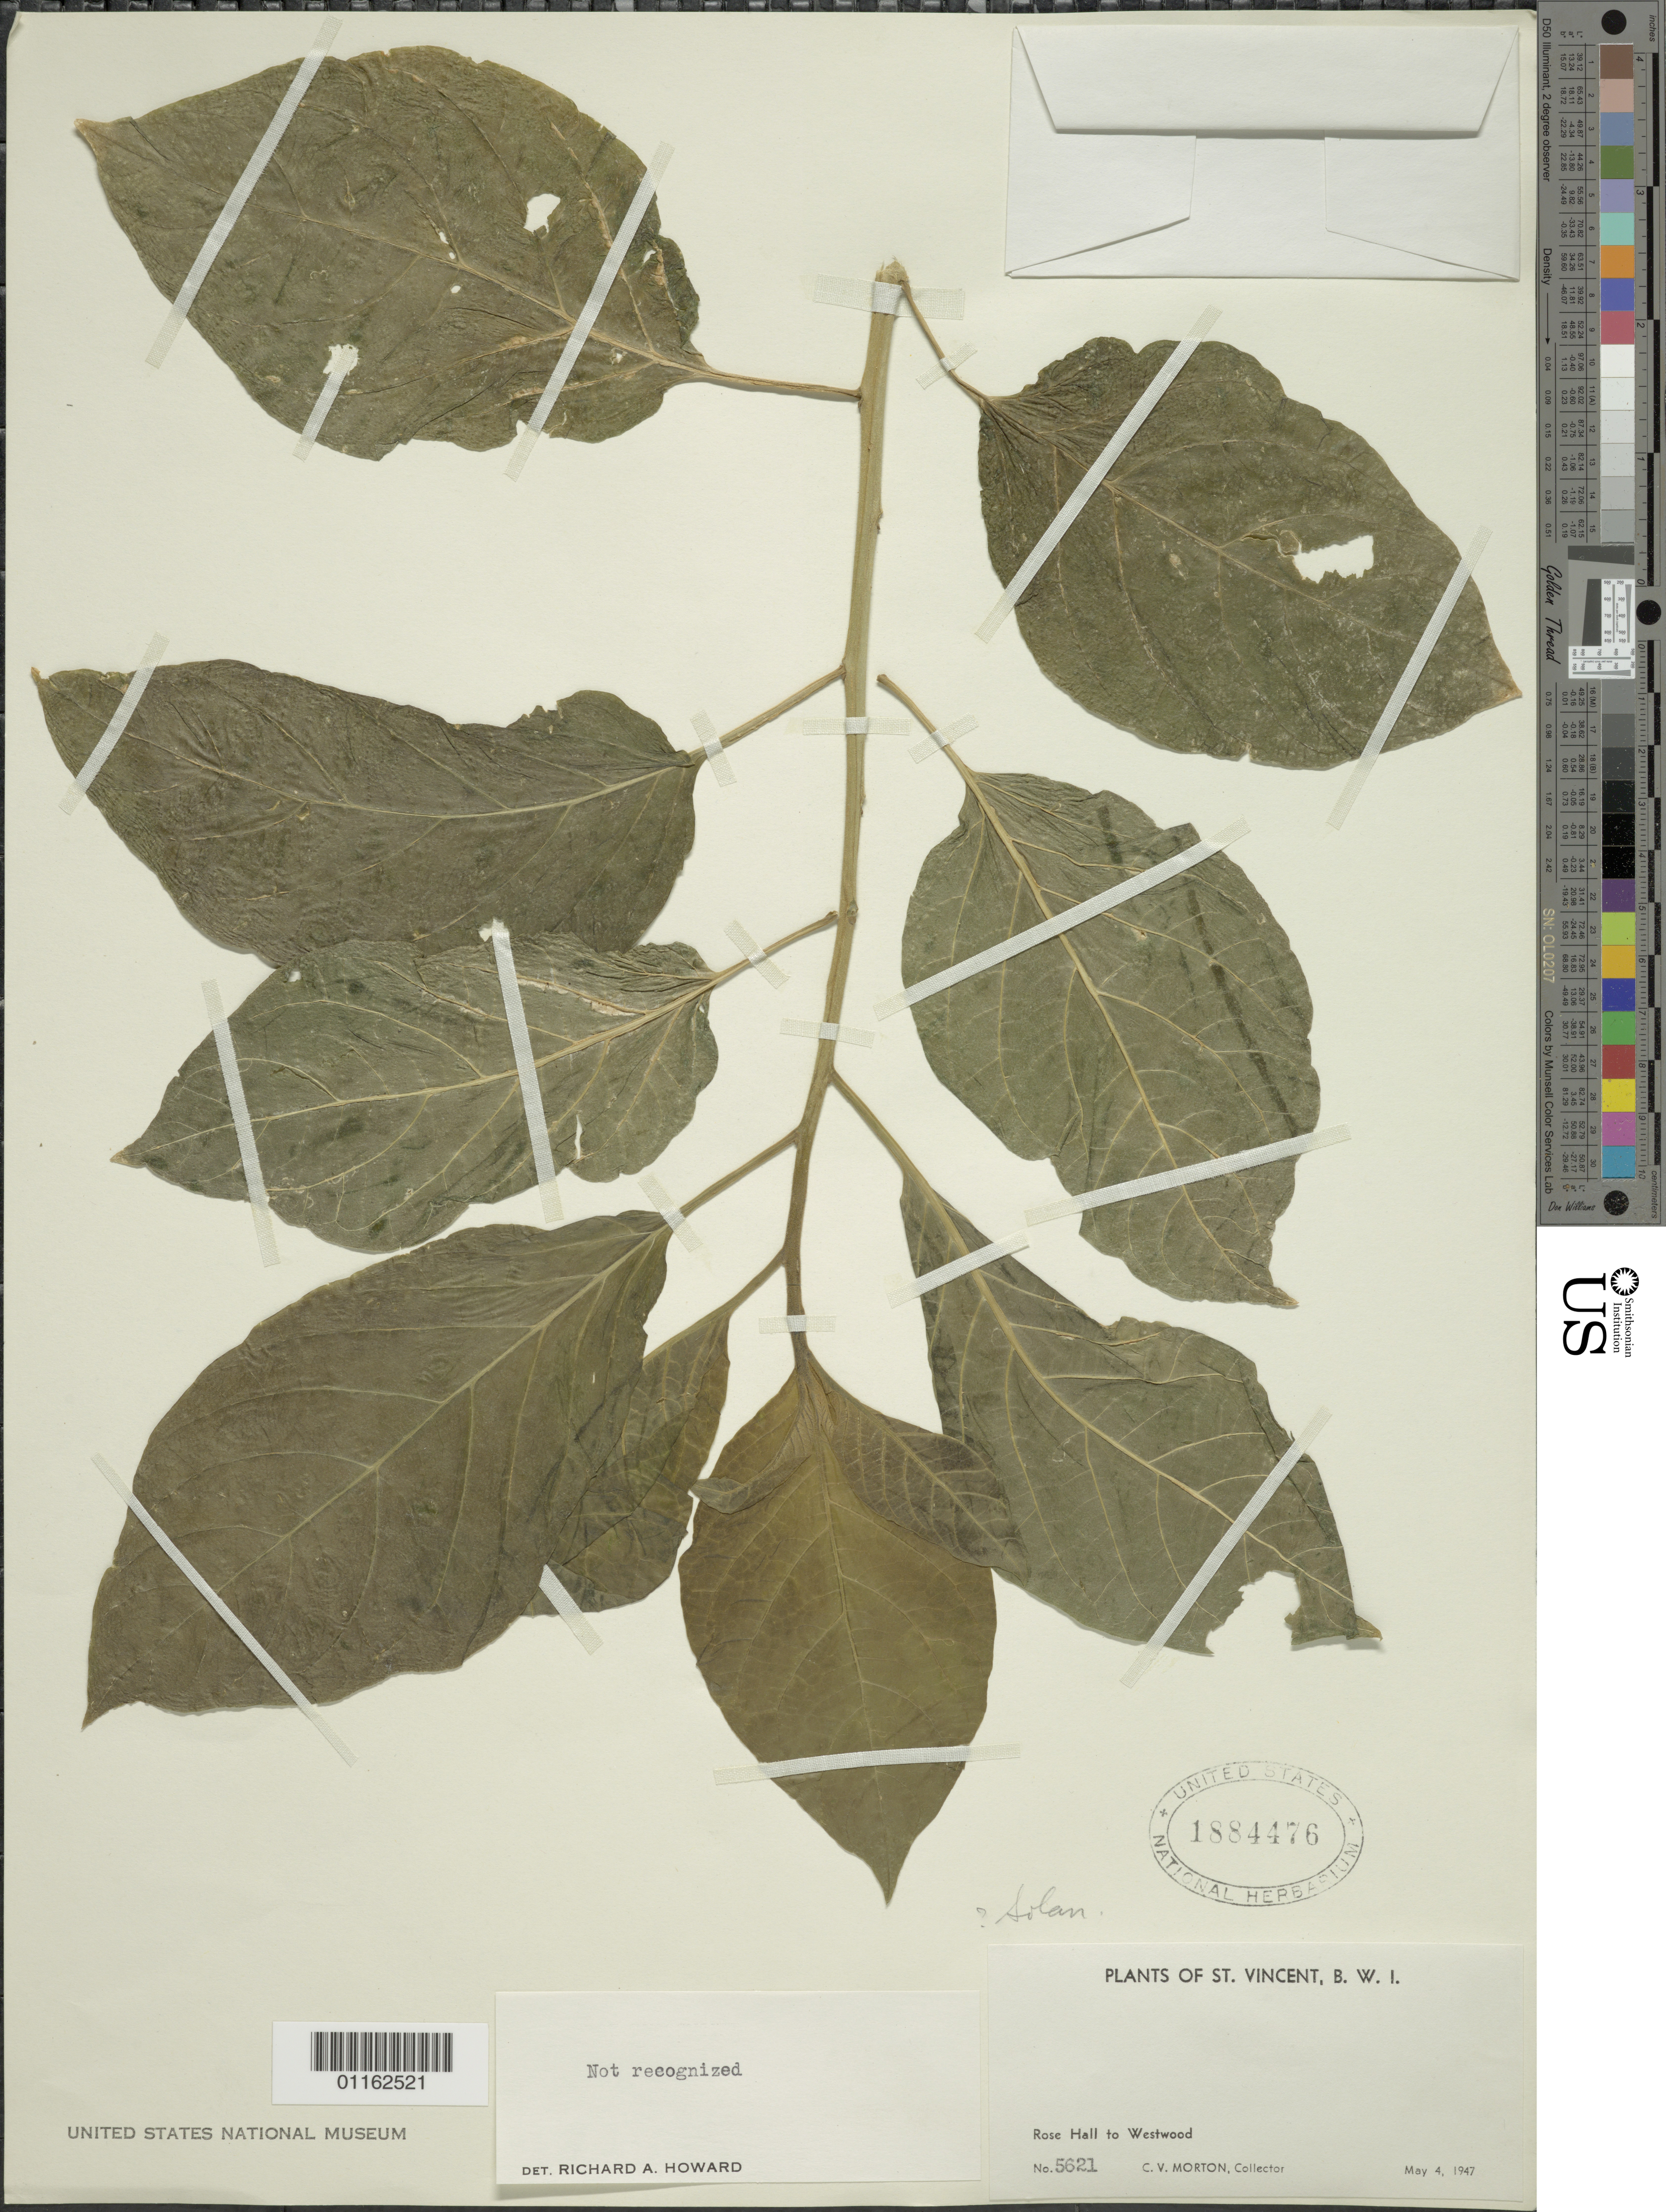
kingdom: Plantae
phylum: Tracheophyta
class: Magnoliopsida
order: Solanales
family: Solanaceae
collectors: C. V. Morton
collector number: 5621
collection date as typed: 04 May 1947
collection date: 1947-05-04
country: St. Vincent - Grenadines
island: St. Vincent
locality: Rose Hall to Westwood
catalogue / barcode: US 1884476